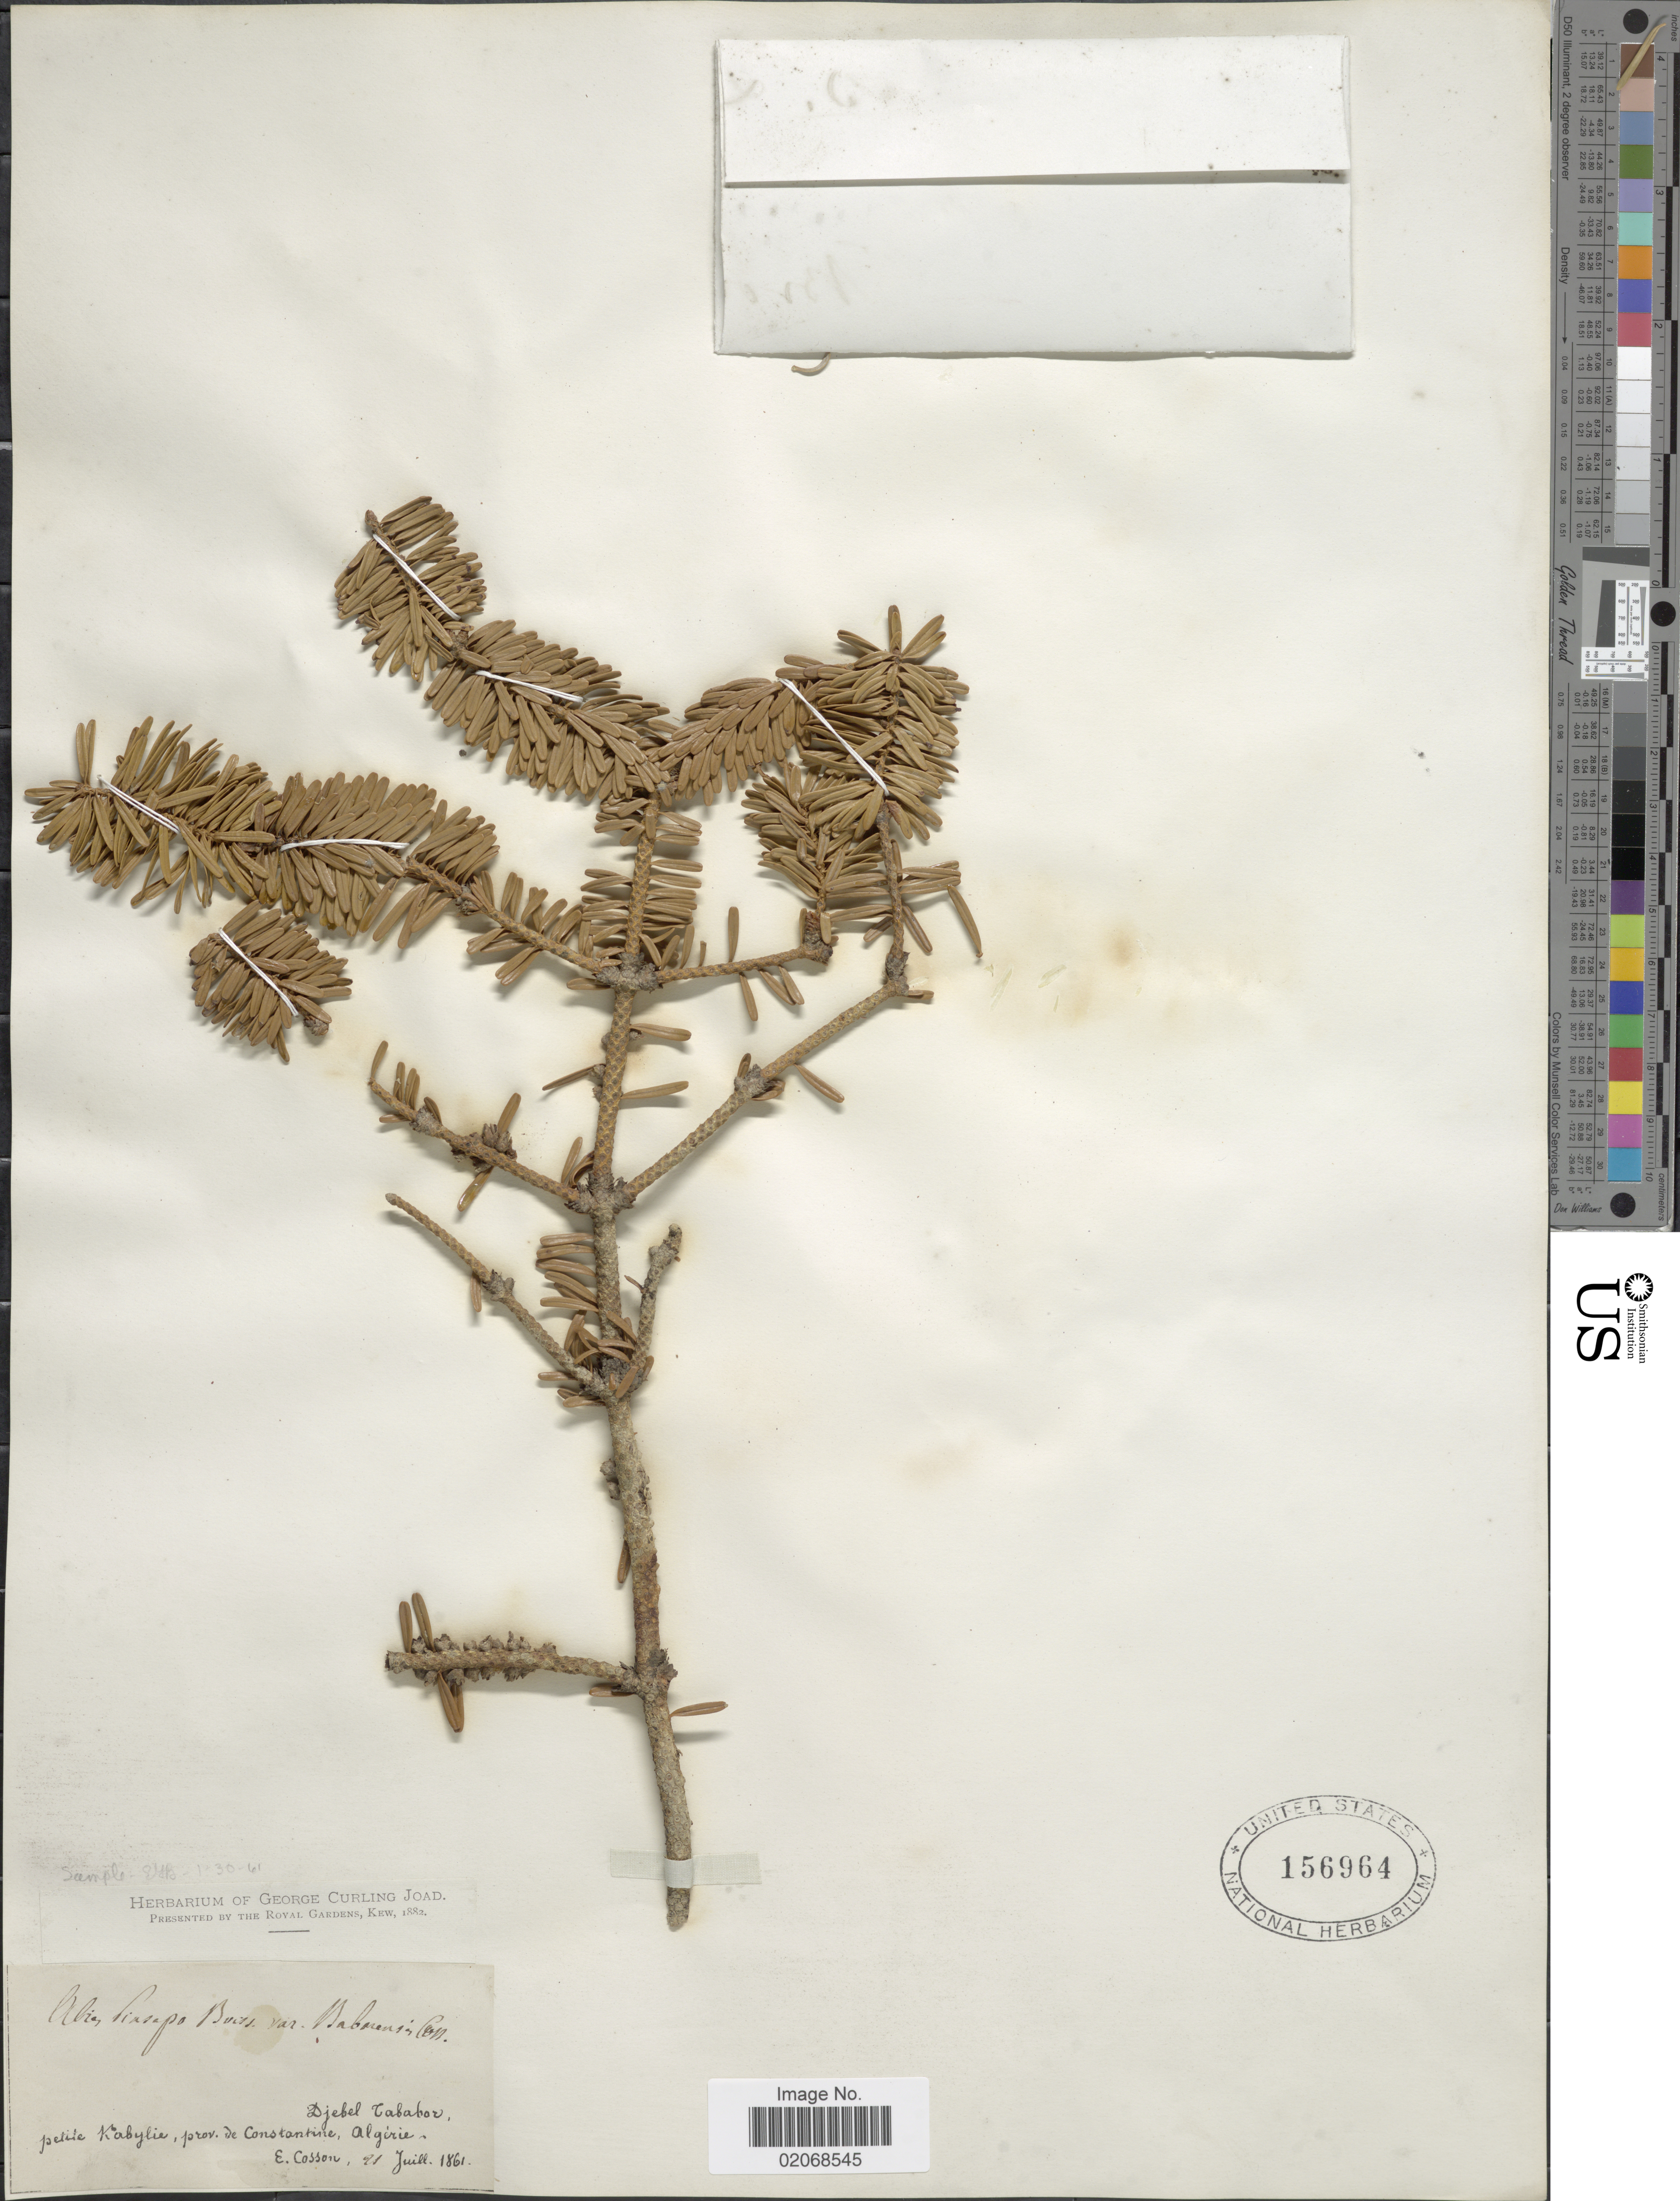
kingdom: Plantae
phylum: Tracheophyta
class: Pinopsida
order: Pinales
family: Pinaceae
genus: Abies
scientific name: Abies sp.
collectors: E. Cosson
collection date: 1861-07-21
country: Algeria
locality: Petite Kabylie, prov. de Constantine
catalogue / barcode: US 156964